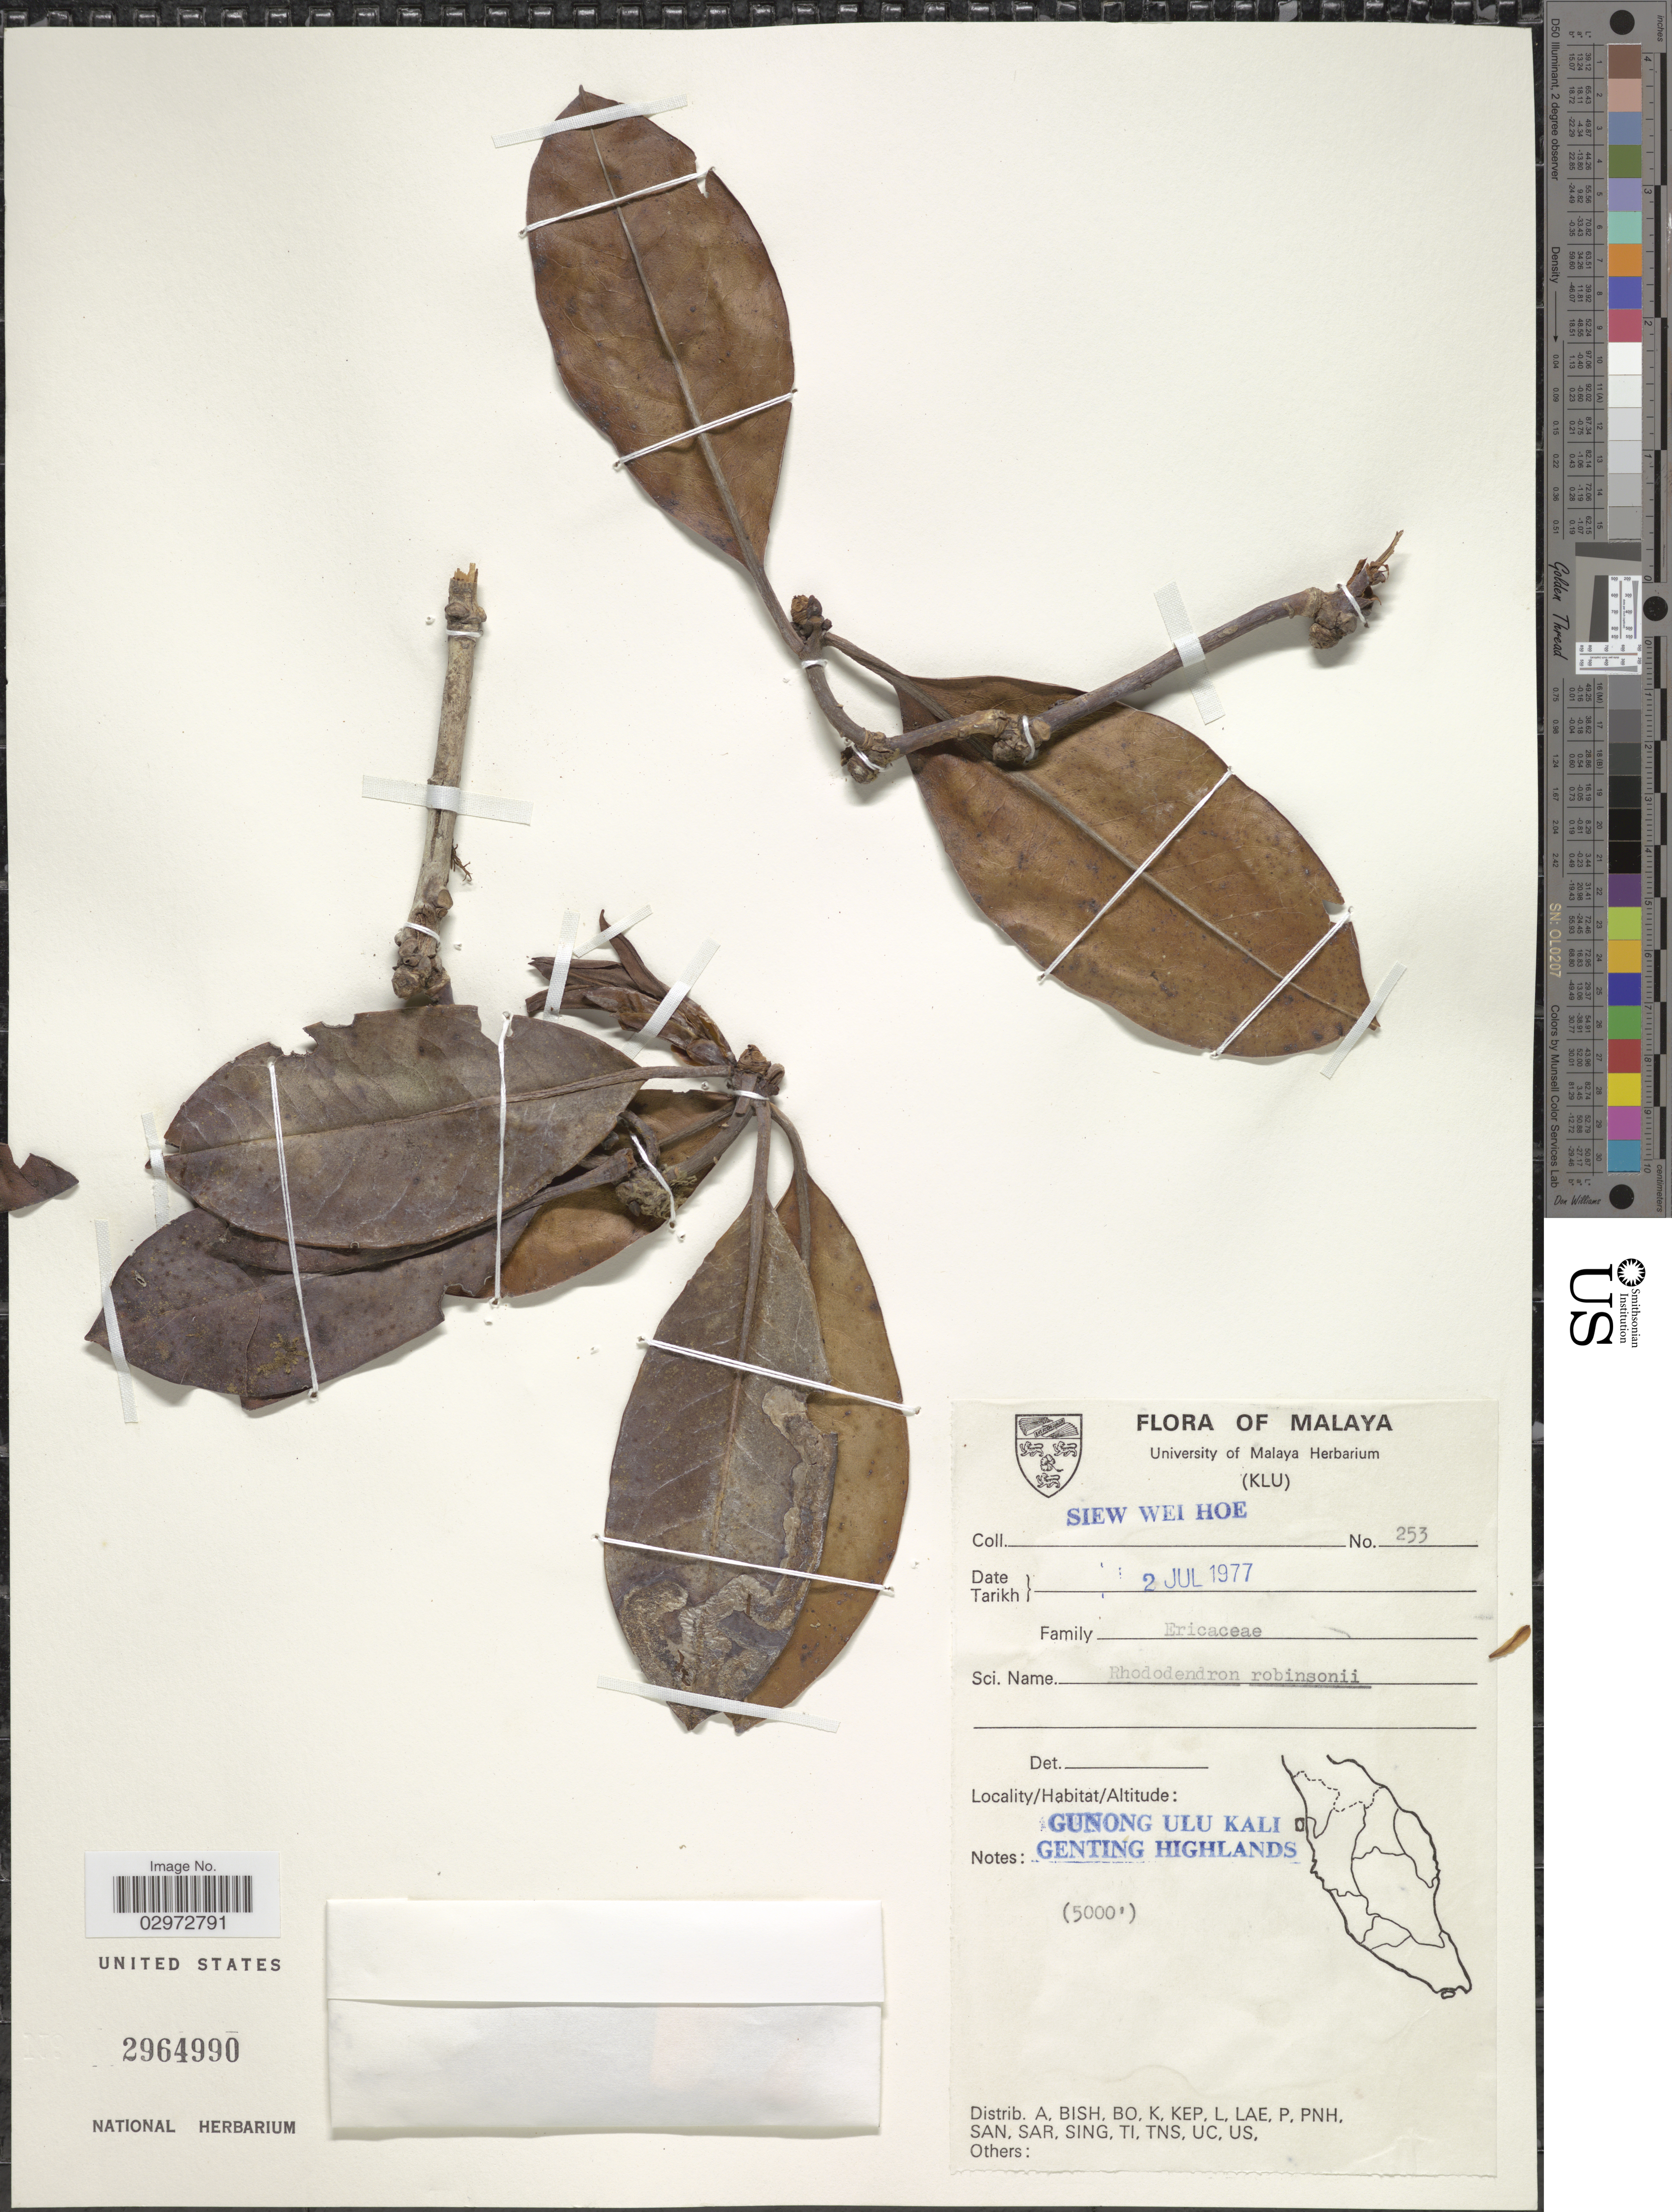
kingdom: Plantae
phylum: Tracheophyta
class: Magnoliopsida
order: Ericales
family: Ericaceae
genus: Rhododendron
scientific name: Rhododendron robinsonii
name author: Ridl.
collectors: W. H. Siew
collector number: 253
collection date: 1977-07-02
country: Malaysia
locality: Malaya. Gunong Ulu Kali, Genting Highlands.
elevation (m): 1524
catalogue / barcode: US 2964990